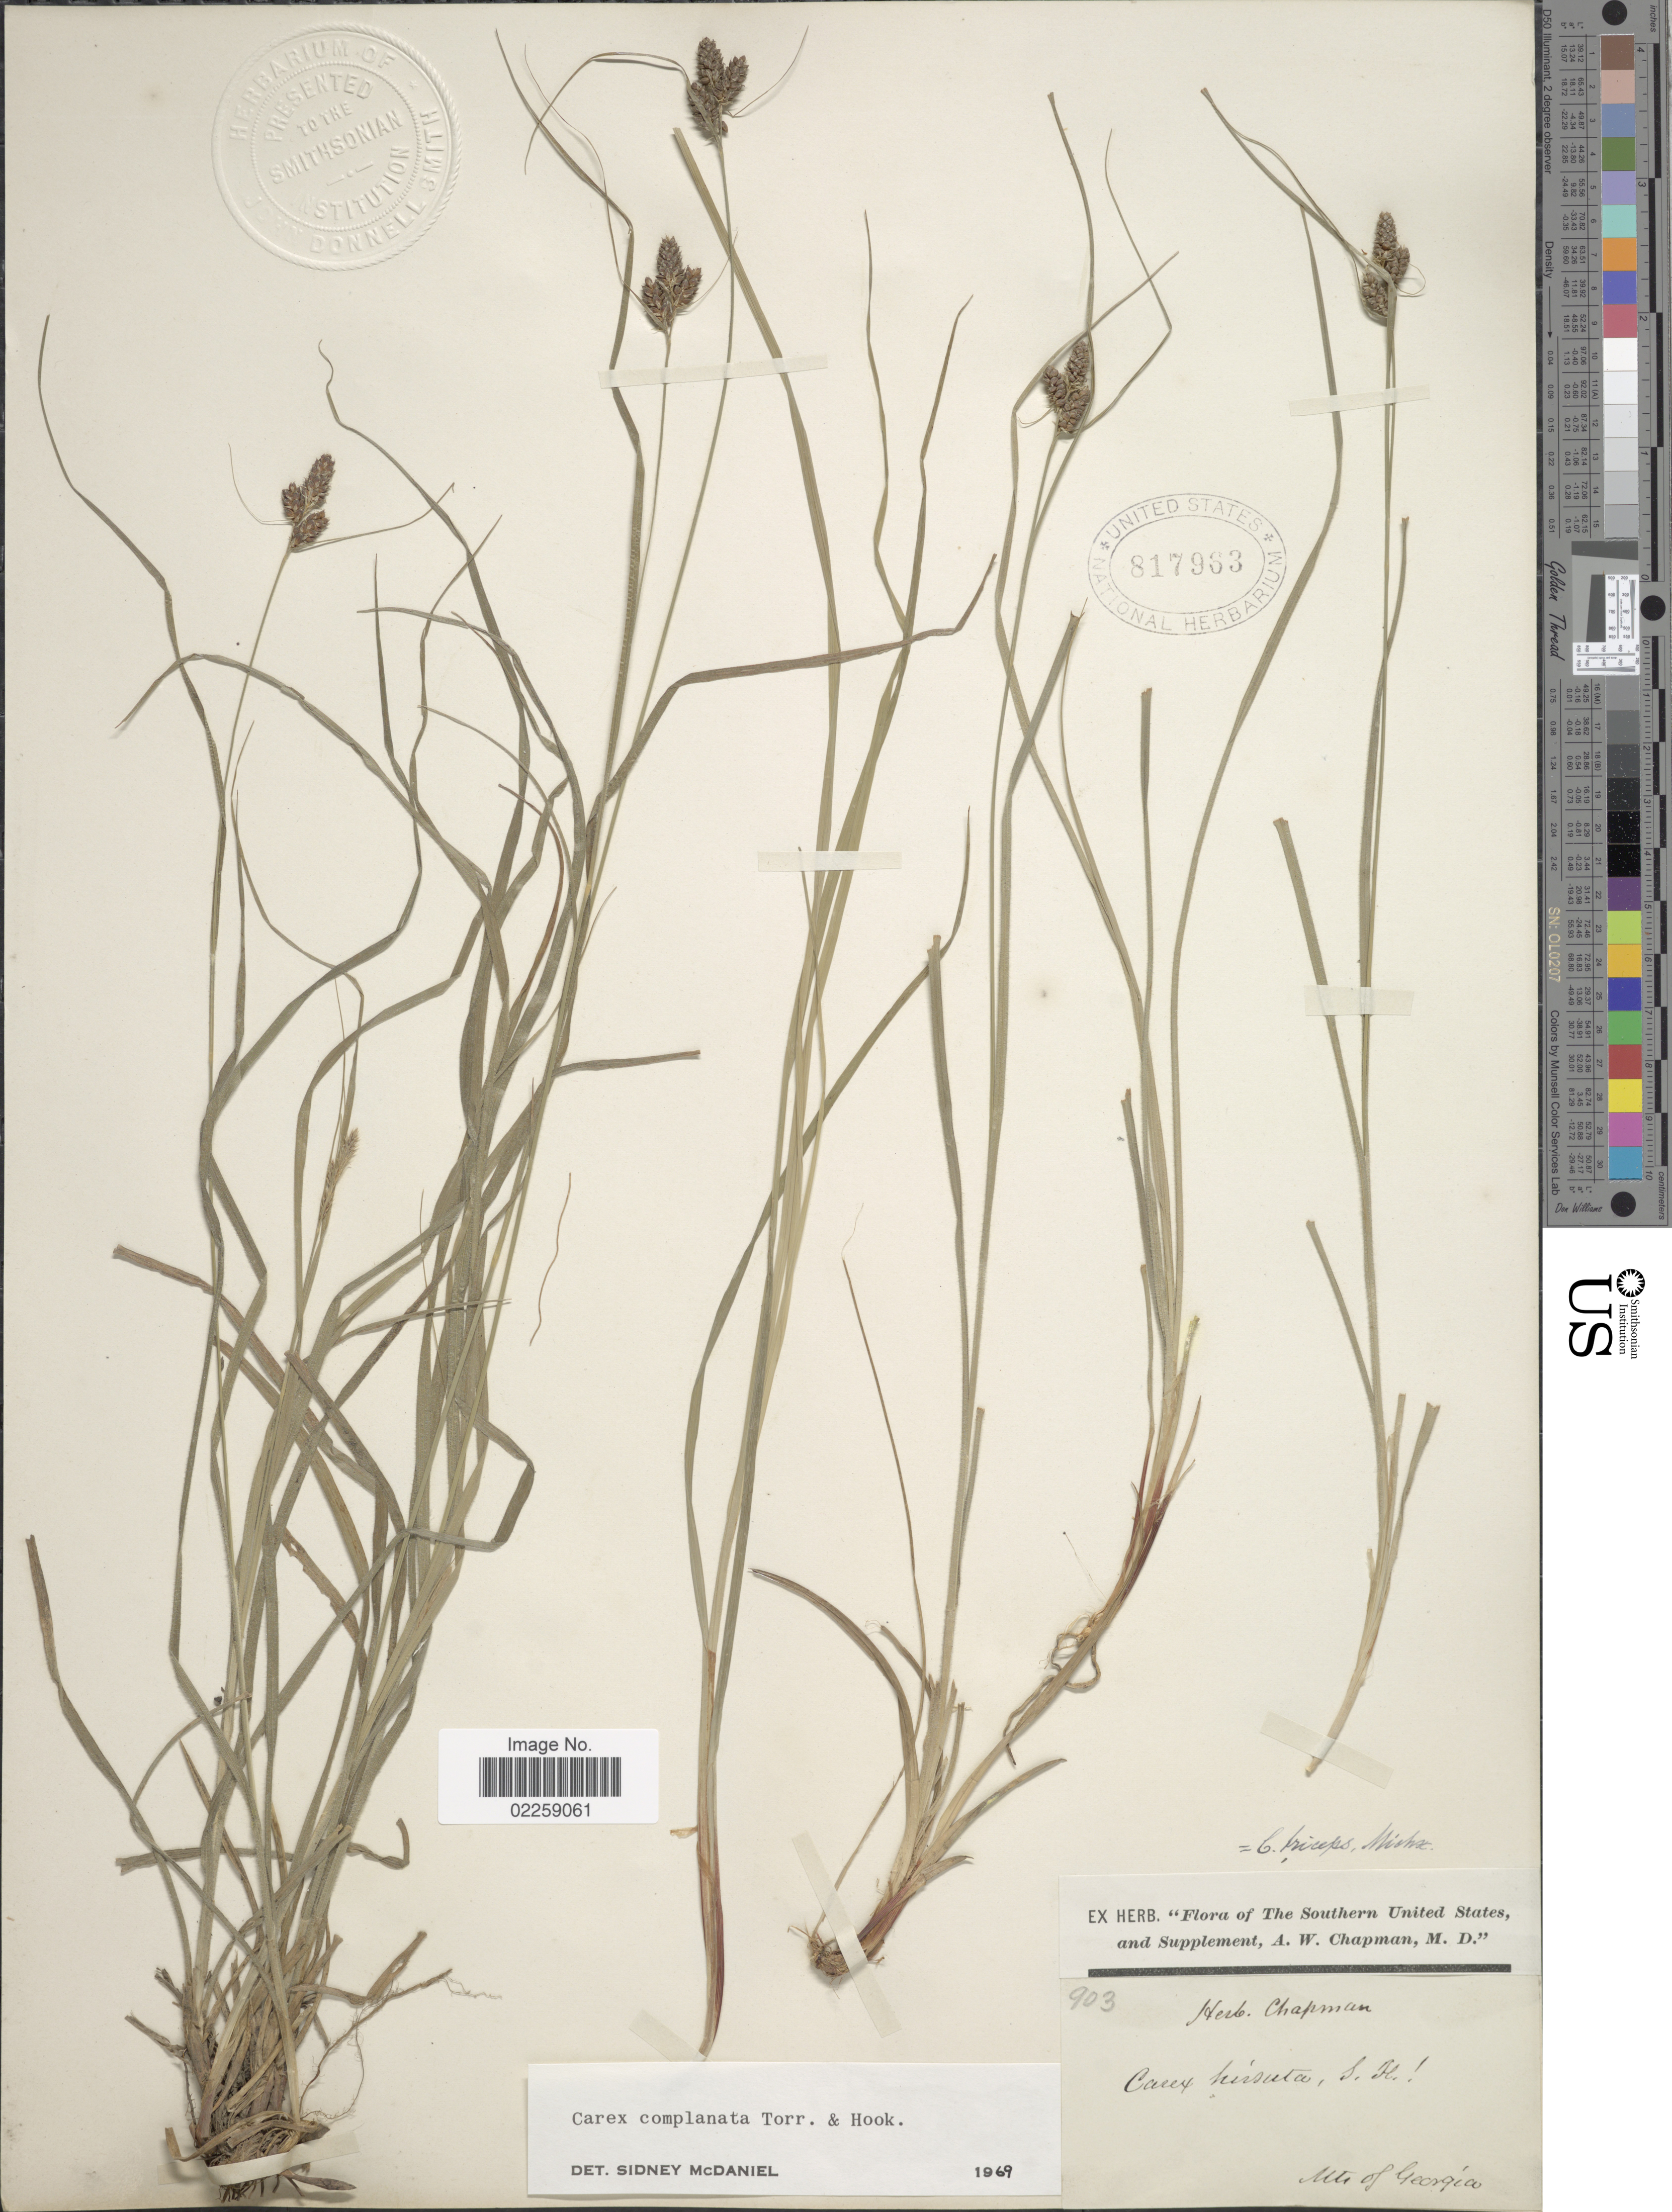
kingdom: Plantae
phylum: Tracheophyta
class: Liliopsida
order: Poales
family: Cyperaceae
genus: Carex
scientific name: Carex complanata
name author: Torr. & Hook.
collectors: A. W. Chapman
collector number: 903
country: United States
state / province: Georgia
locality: Mts of Georgia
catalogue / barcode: US 817963